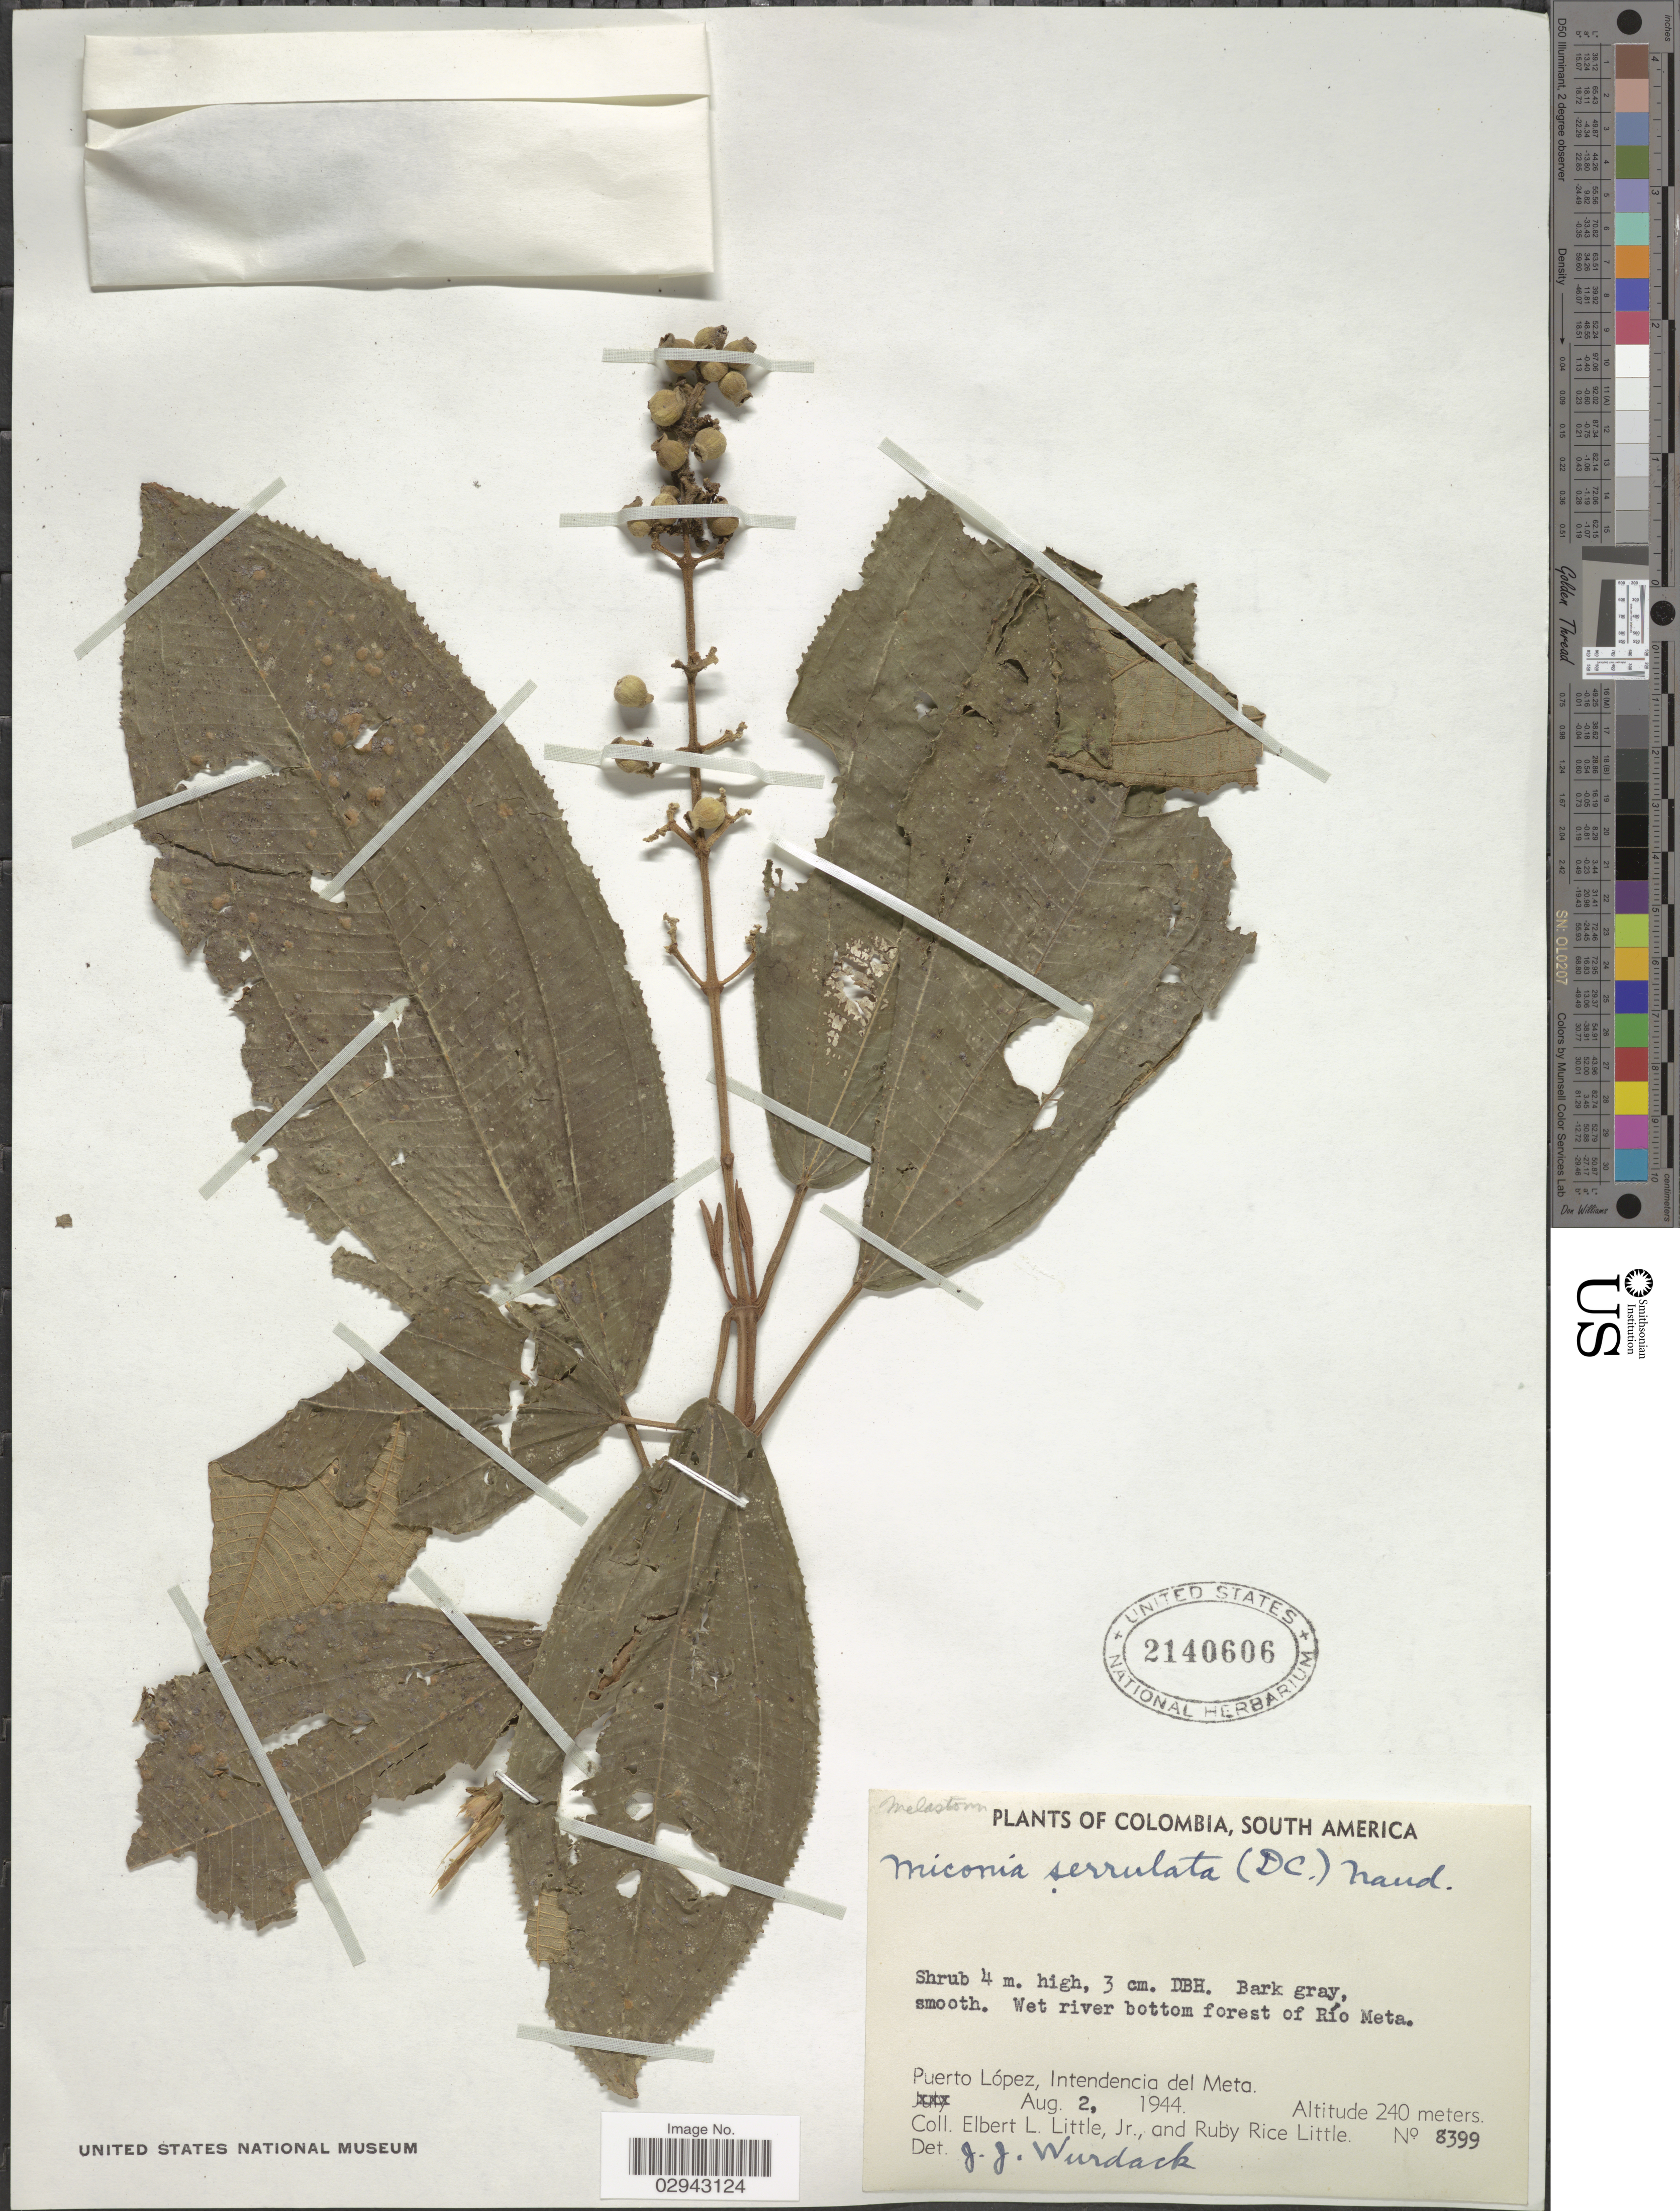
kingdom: Plantae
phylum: Tracheophyta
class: Magnoliopsida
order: Myrtales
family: Melastomataceae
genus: Miconia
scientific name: Miconia serrulata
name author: (DC.) Naudin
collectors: E. L. Little & R. R. Little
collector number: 8399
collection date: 1944-08-02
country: Colombia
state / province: Meta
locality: Wet river bottom forest on Río Meta. Puerto López, Intendencia del Meta.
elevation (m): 240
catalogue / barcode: US 2140606